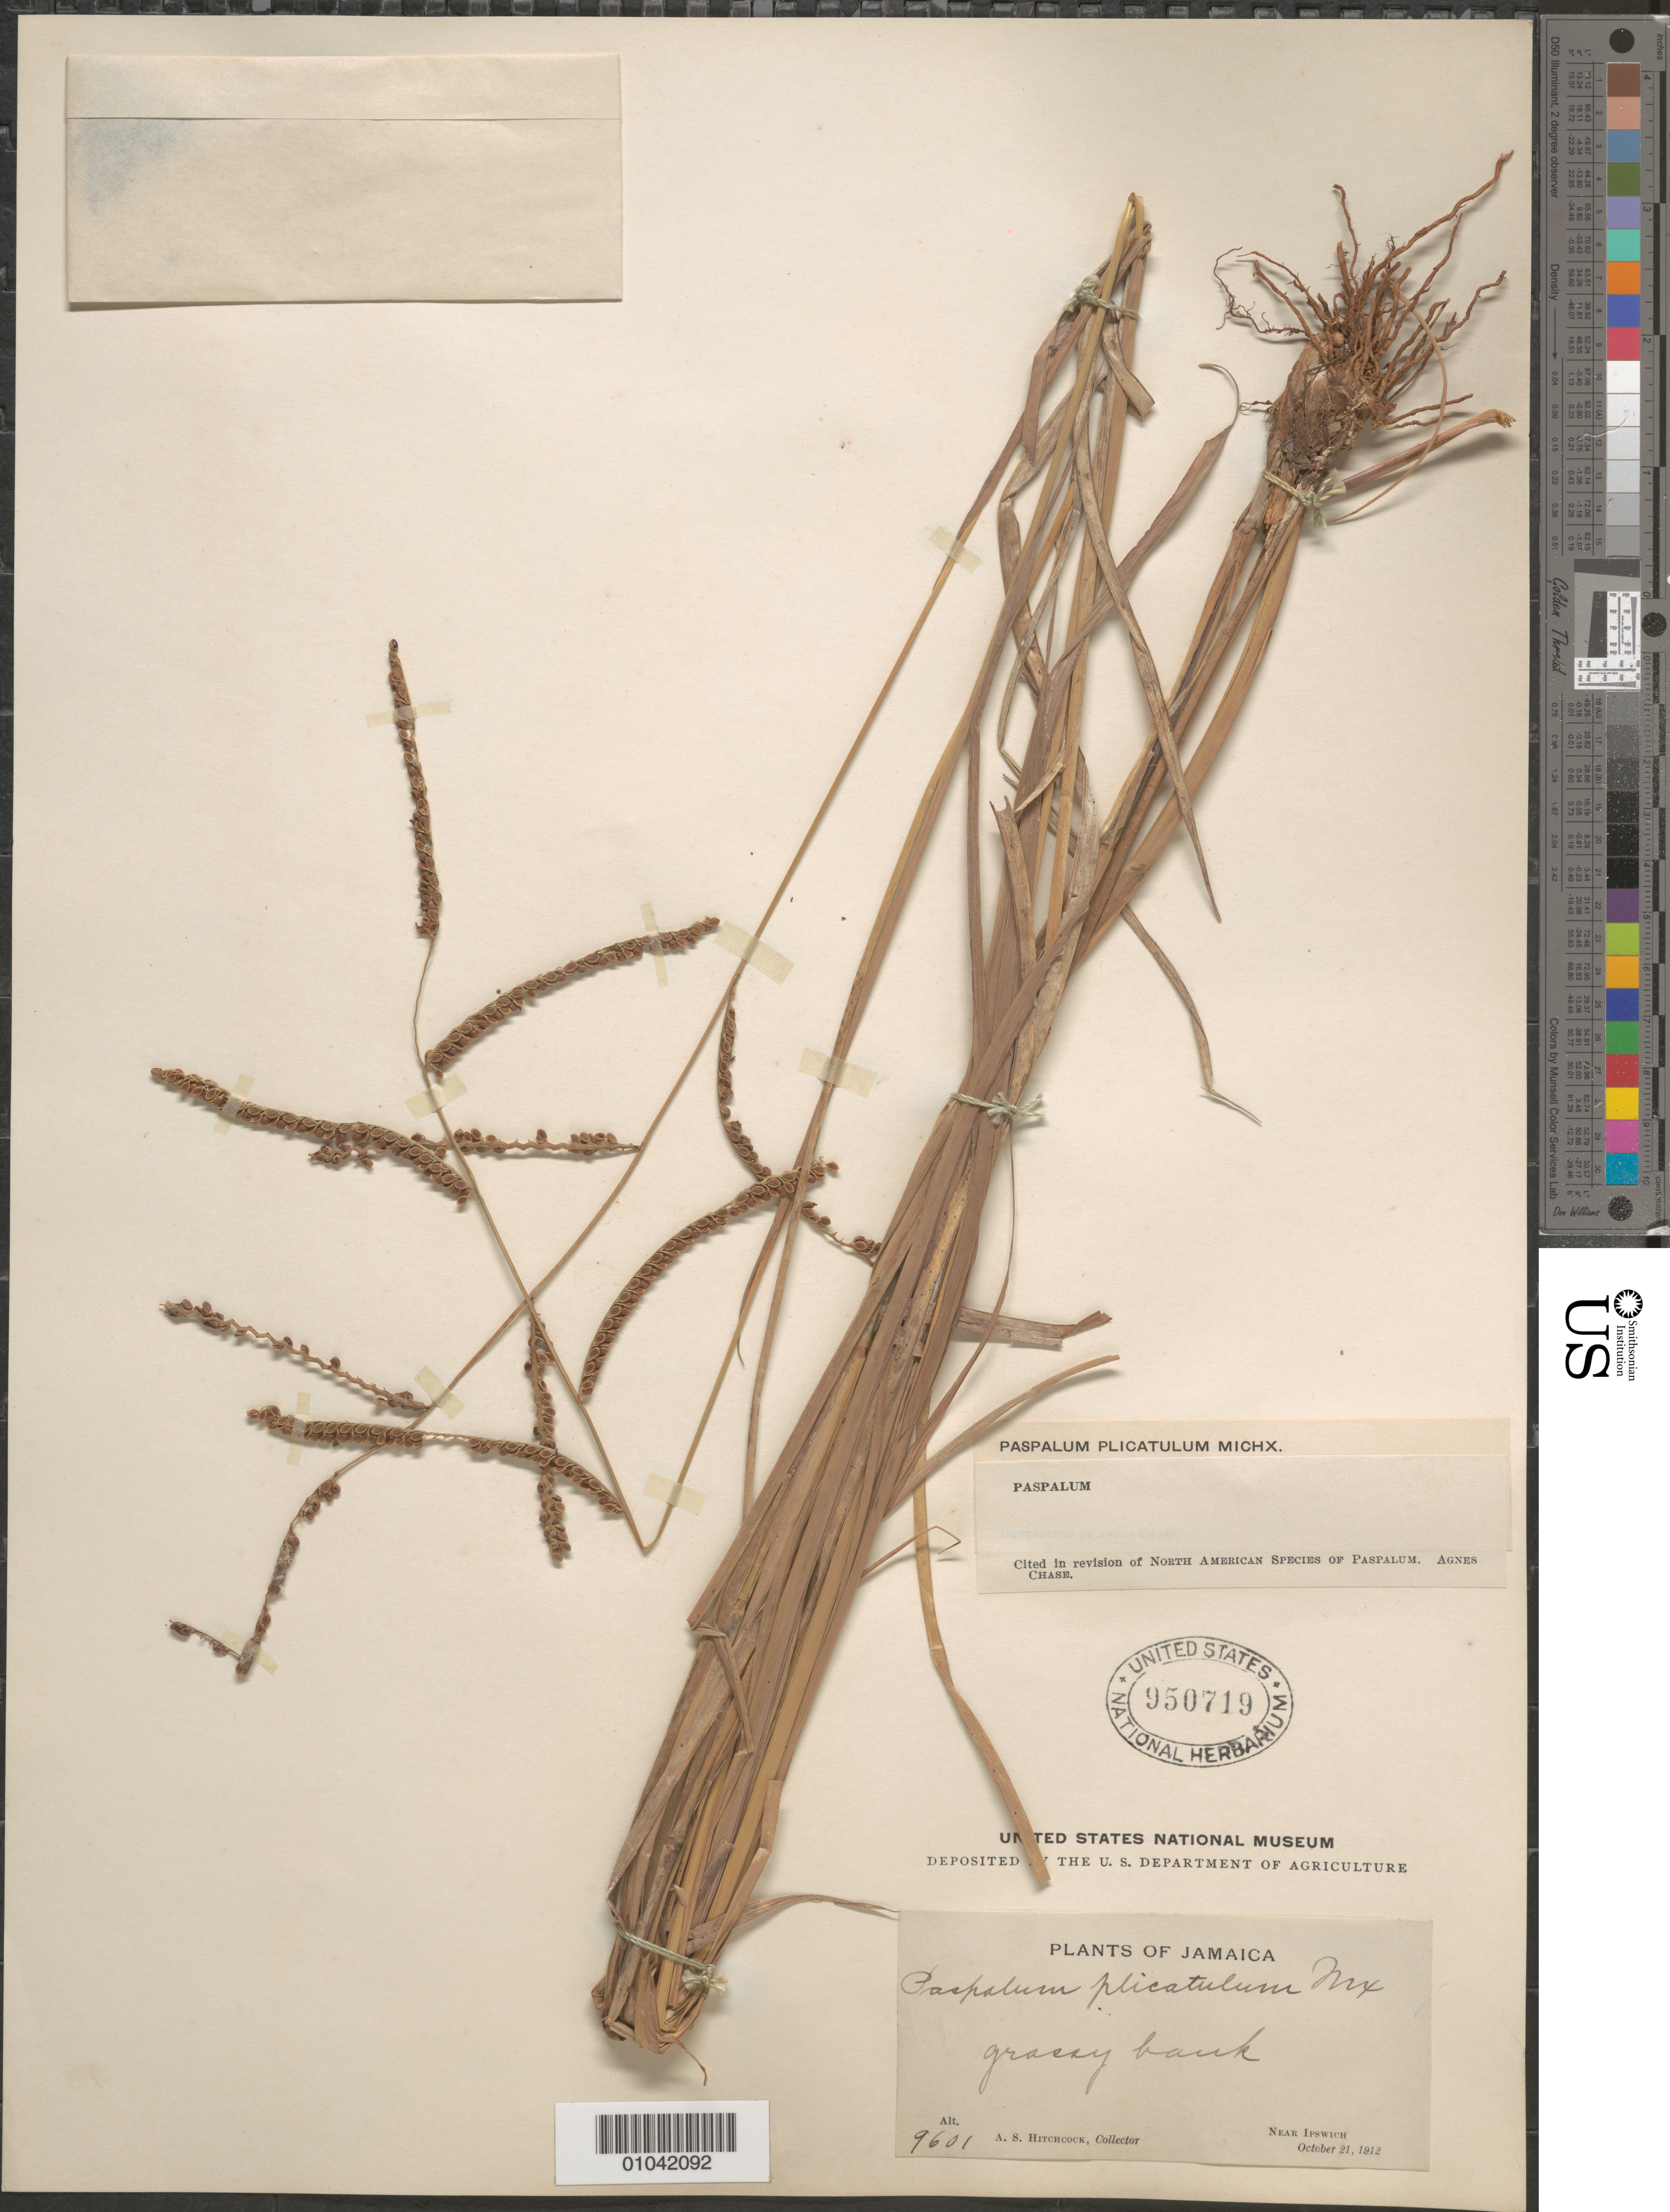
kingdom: Plantae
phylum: Tracheophyta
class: Liliopsida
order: Poales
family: Poaceae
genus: Paspalum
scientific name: Paspalum plicatulum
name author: Michx.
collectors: A. S. Hitchcock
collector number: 9601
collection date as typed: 21 Oct 1912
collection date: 1912-10-21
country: Jamaica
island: Jamaica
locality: Near Ipswich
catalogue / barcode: US 950719